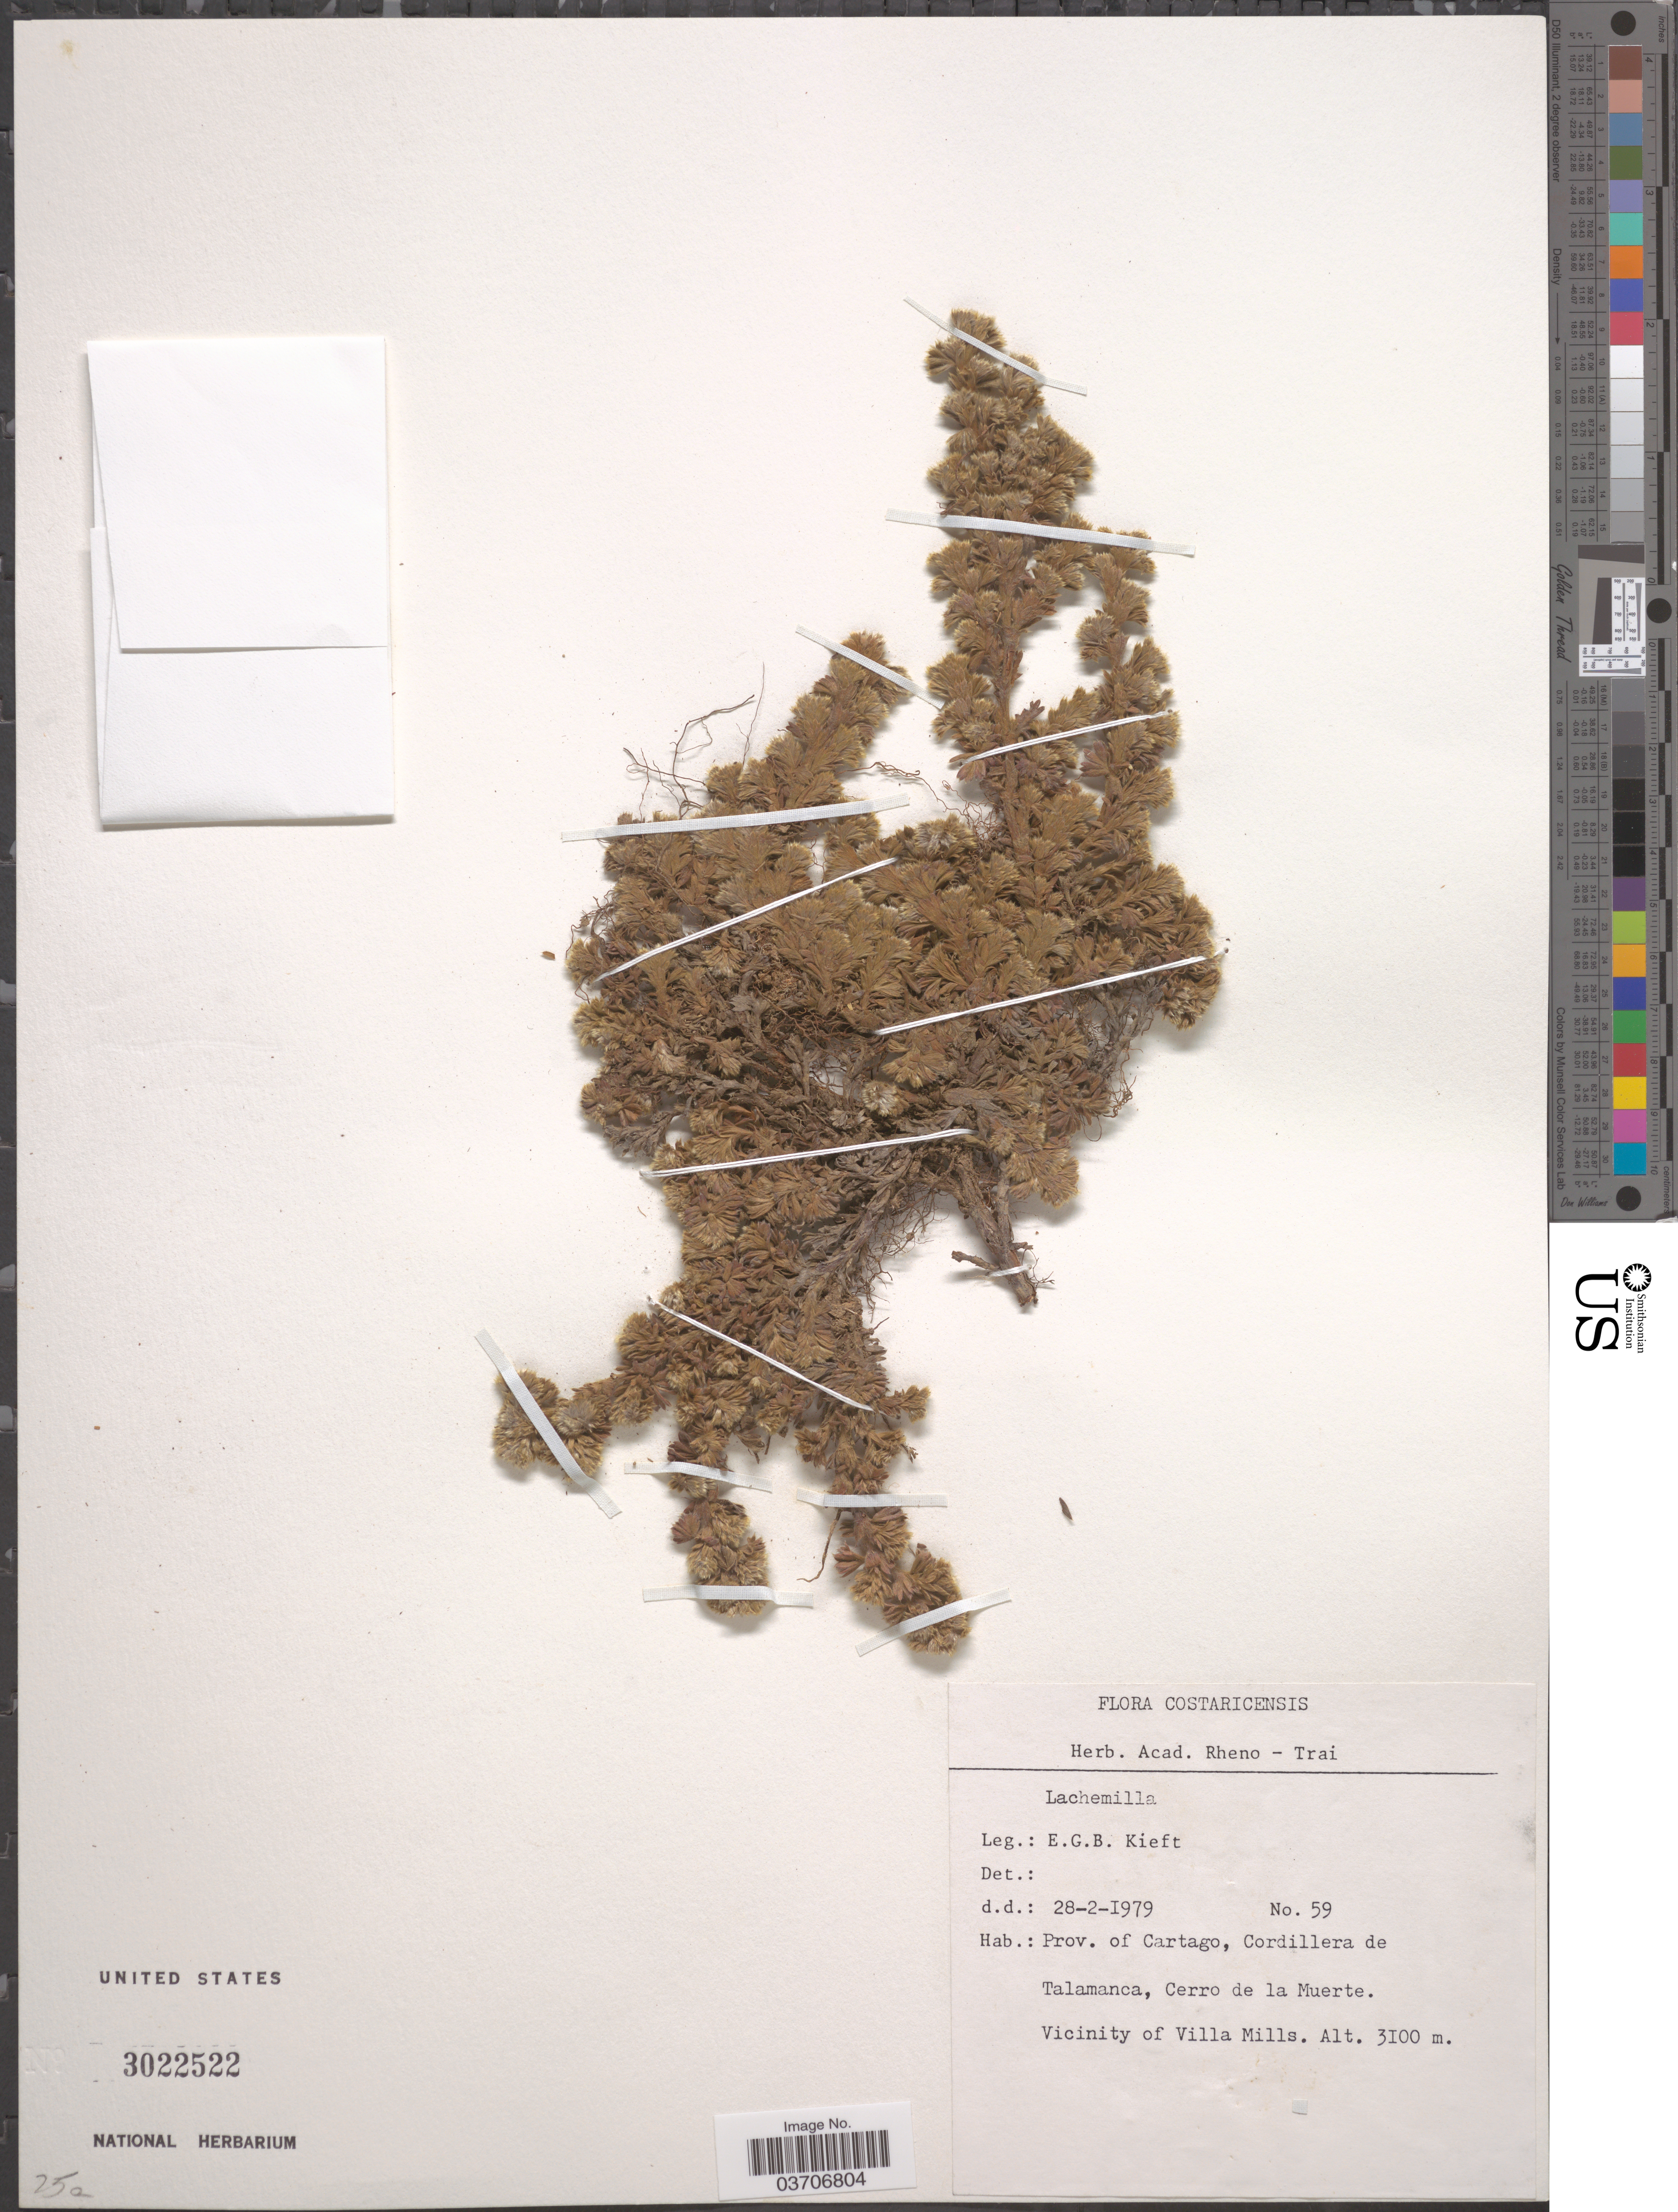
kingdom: Plantae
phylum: Tracheophyta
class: Magnoliopsida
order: Rosales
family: Rosaceae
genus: Lachemilla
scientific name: Lachemilla sp.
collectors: E. Kieft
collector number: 59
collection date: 1979-02-28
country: Costa Rica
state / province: Cartago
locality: Cordillera de Talamanca, Cerro de la Muerte. Vicinity of Villa Mills.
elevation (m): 3100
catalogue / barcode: US 3022522